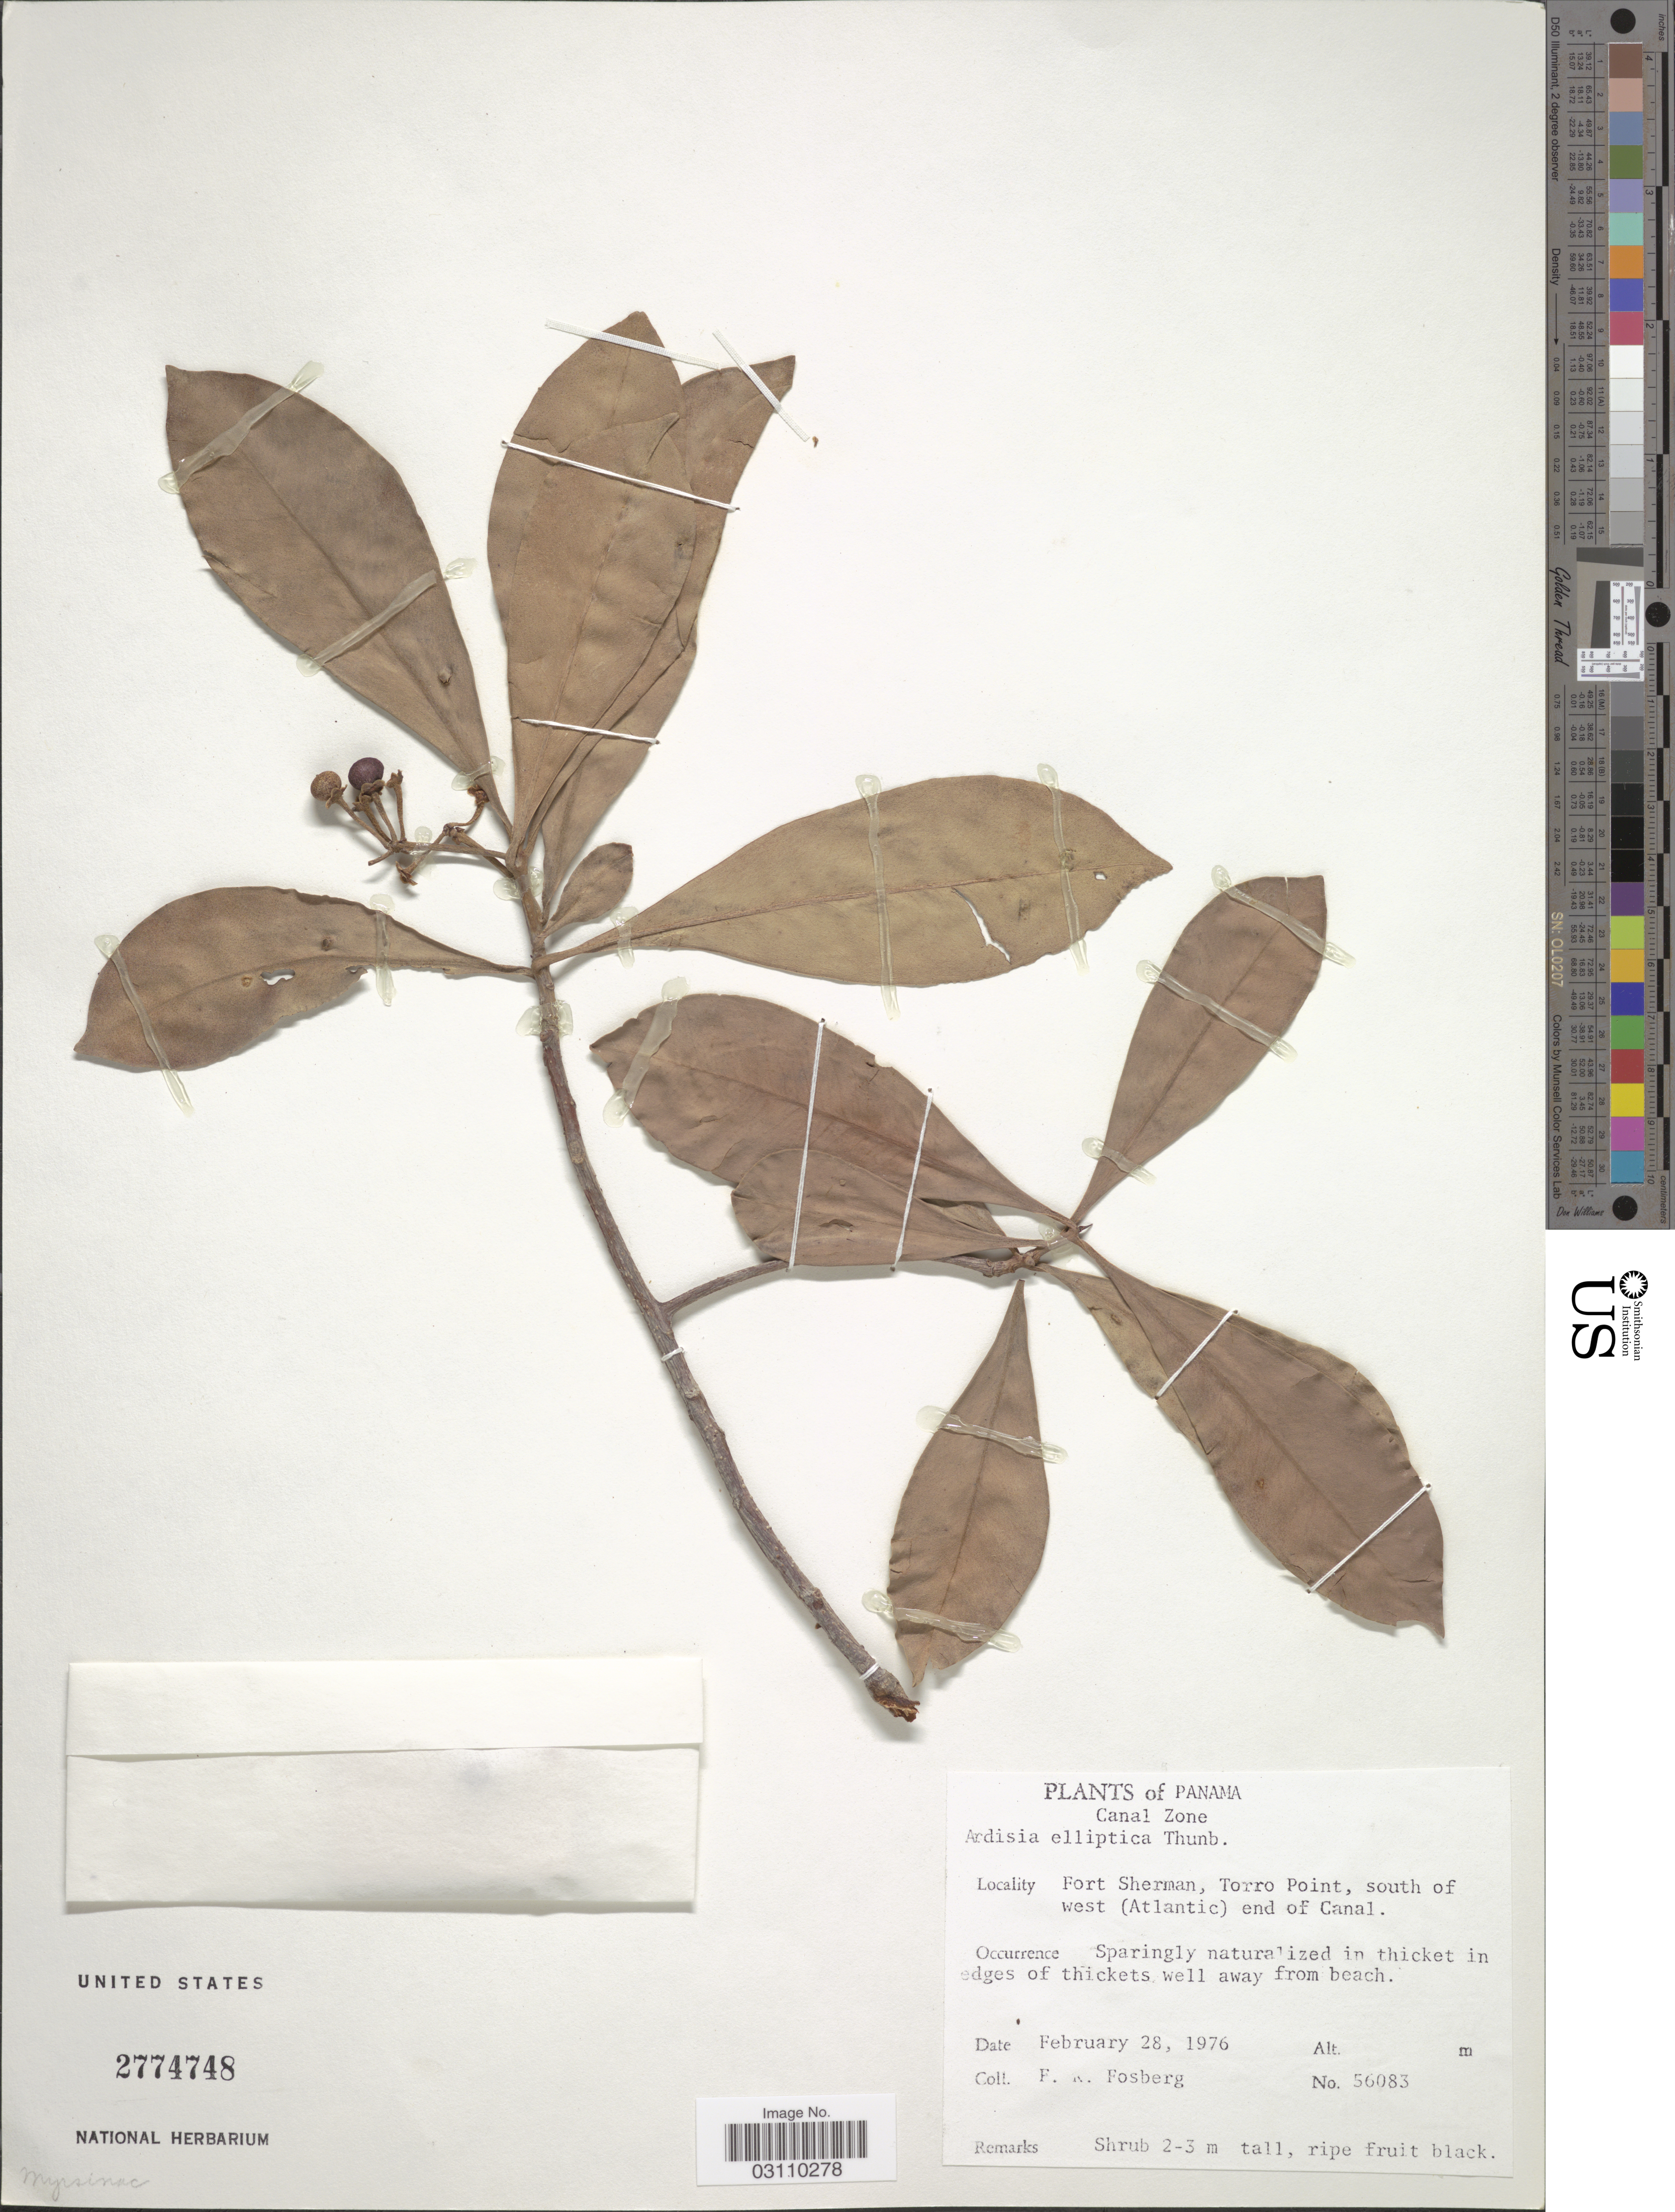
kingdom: Plantae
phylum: Tracheophyta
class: Magnoliopsida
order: Ericales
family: Primulaceae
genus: Ardisia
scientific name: Ardisia elliptica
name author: Thunb.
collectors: F. R. Fosberg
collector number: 56083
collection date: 1976-02-28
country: Panama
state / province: Colón / Panamá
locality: Canal Zone, Fort Sherman, Torro Point, south of west (Atlantic) end of Canal.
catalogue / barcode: US 2774748